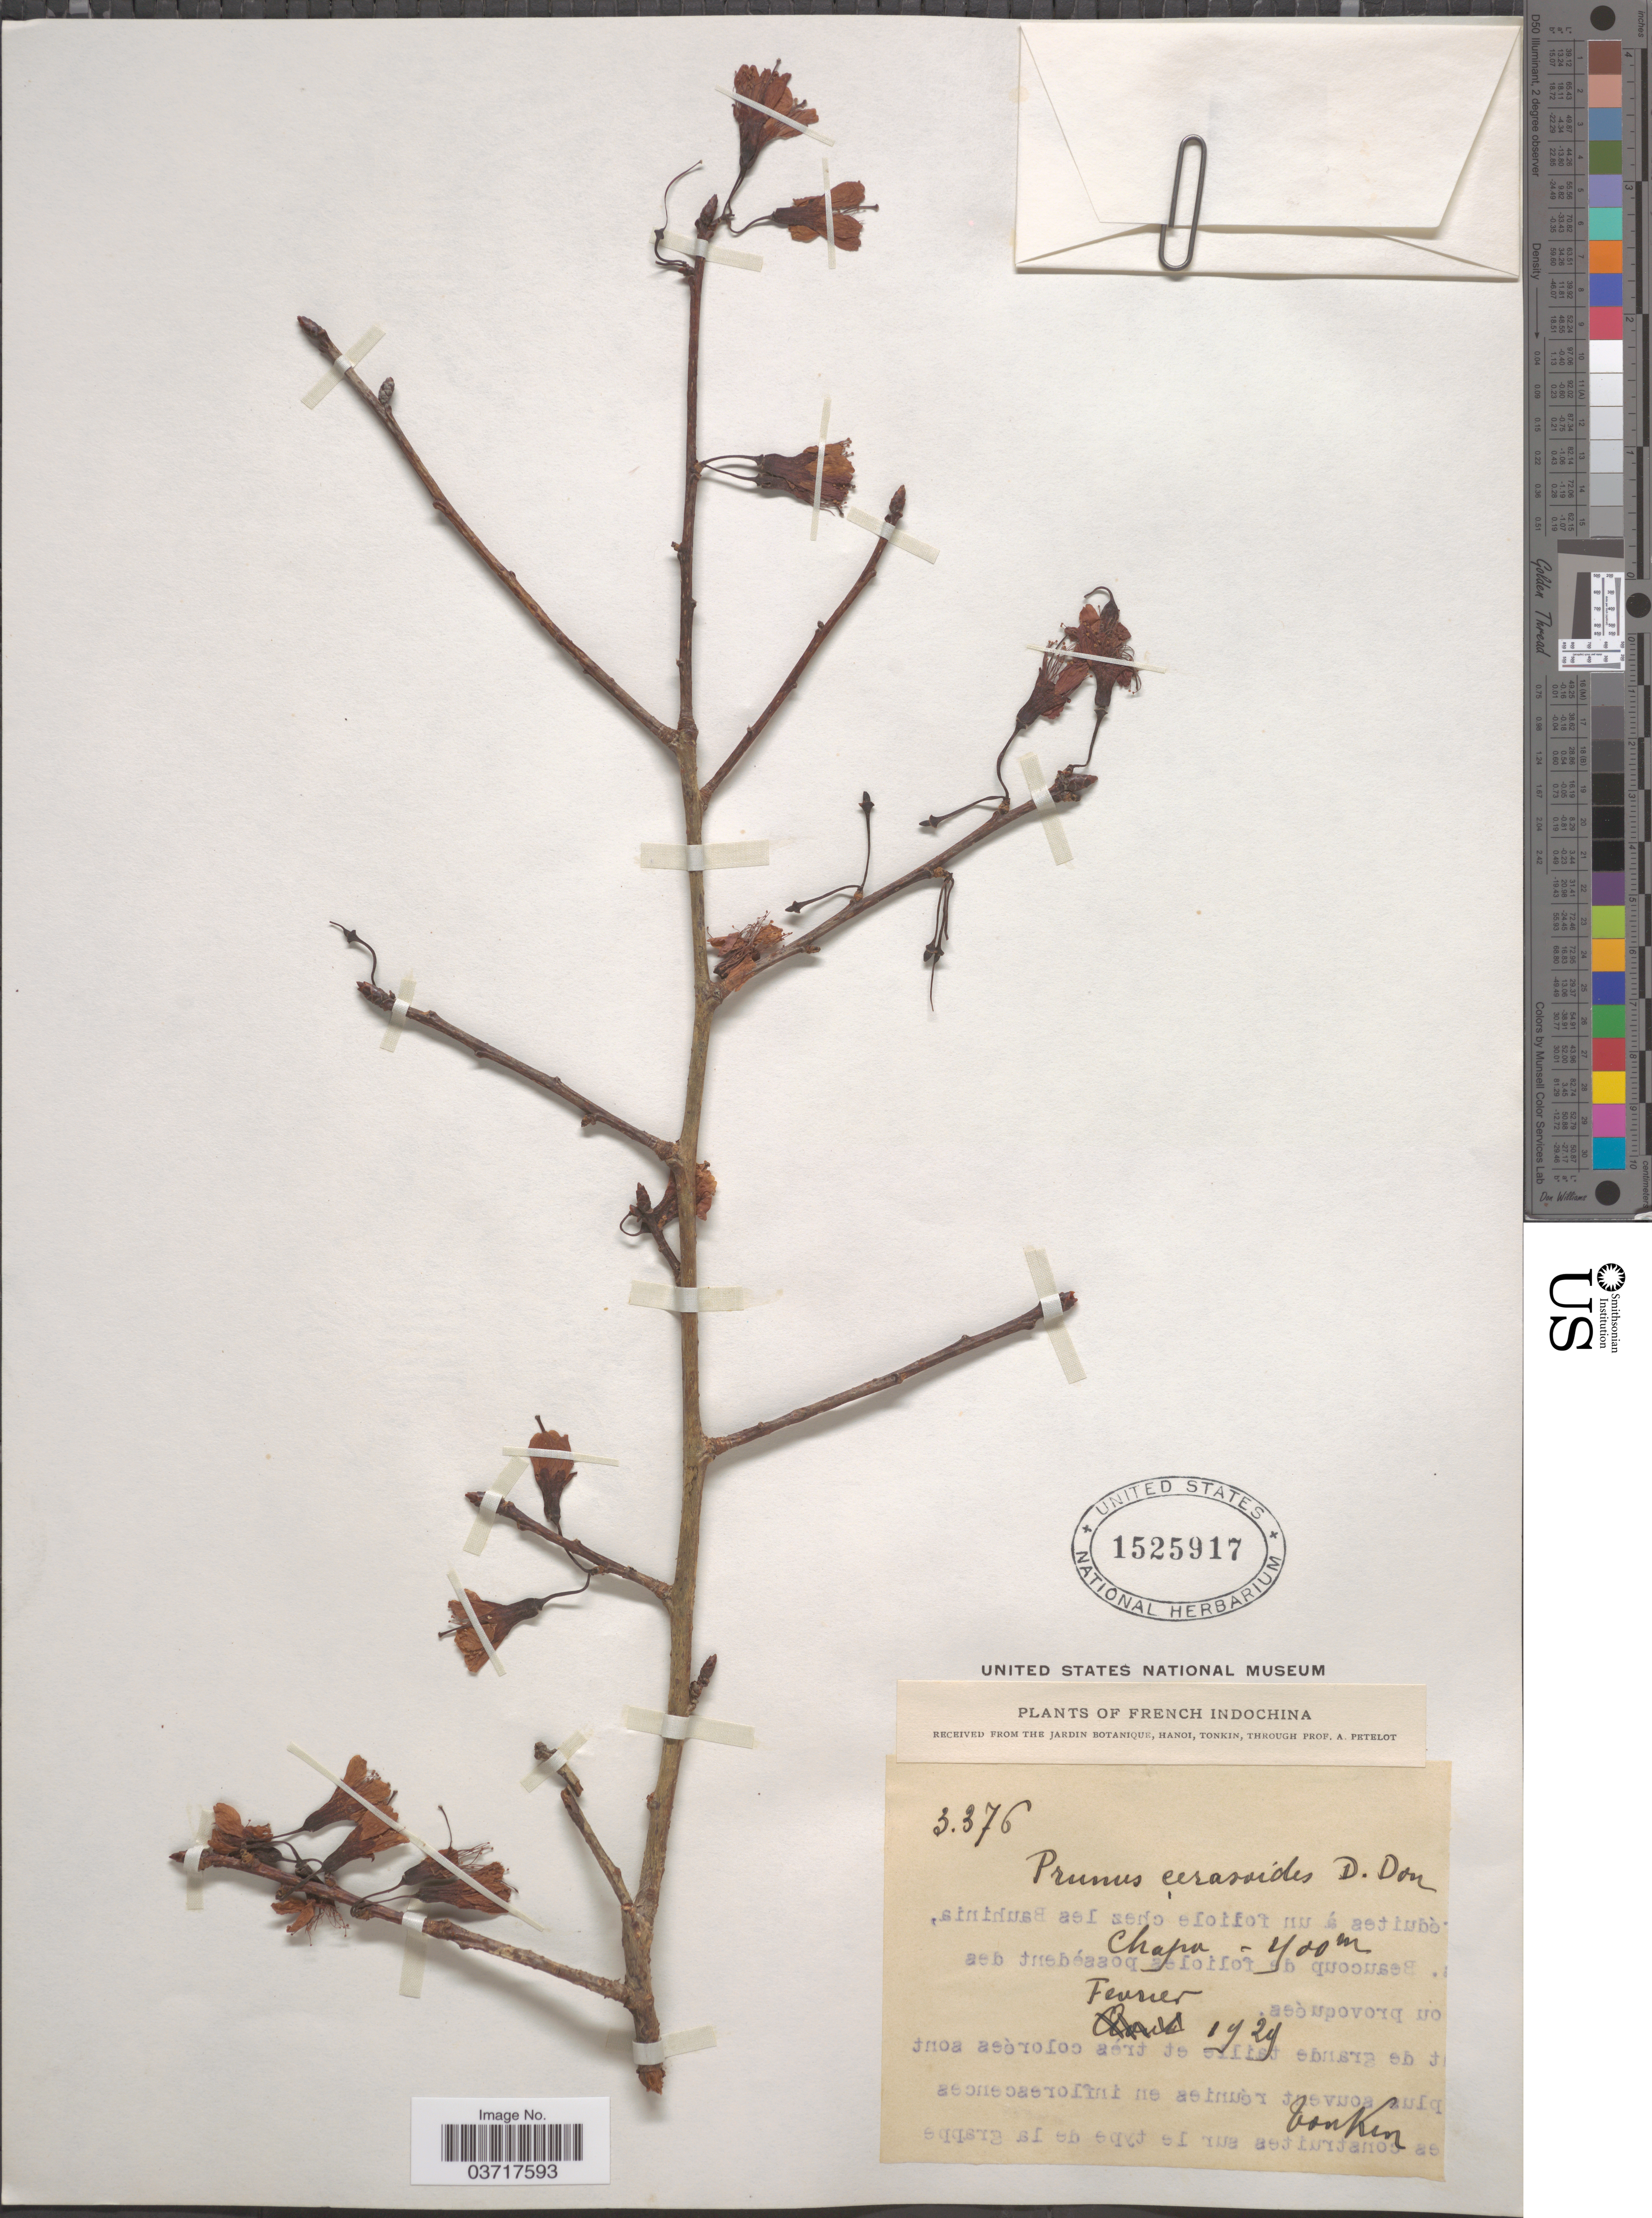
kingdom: Plantae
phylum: Tracheophyta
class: Magnoliopsida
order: Rosales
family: Rosaceae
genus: Prunus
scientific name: Prunus cerasoides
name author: Buch.-Ham. ex D. Don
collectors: P. A. Pételot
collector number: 3376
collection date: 1929-02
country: Vietnam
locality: Chapa.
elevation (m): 900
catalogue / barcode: US 1525917